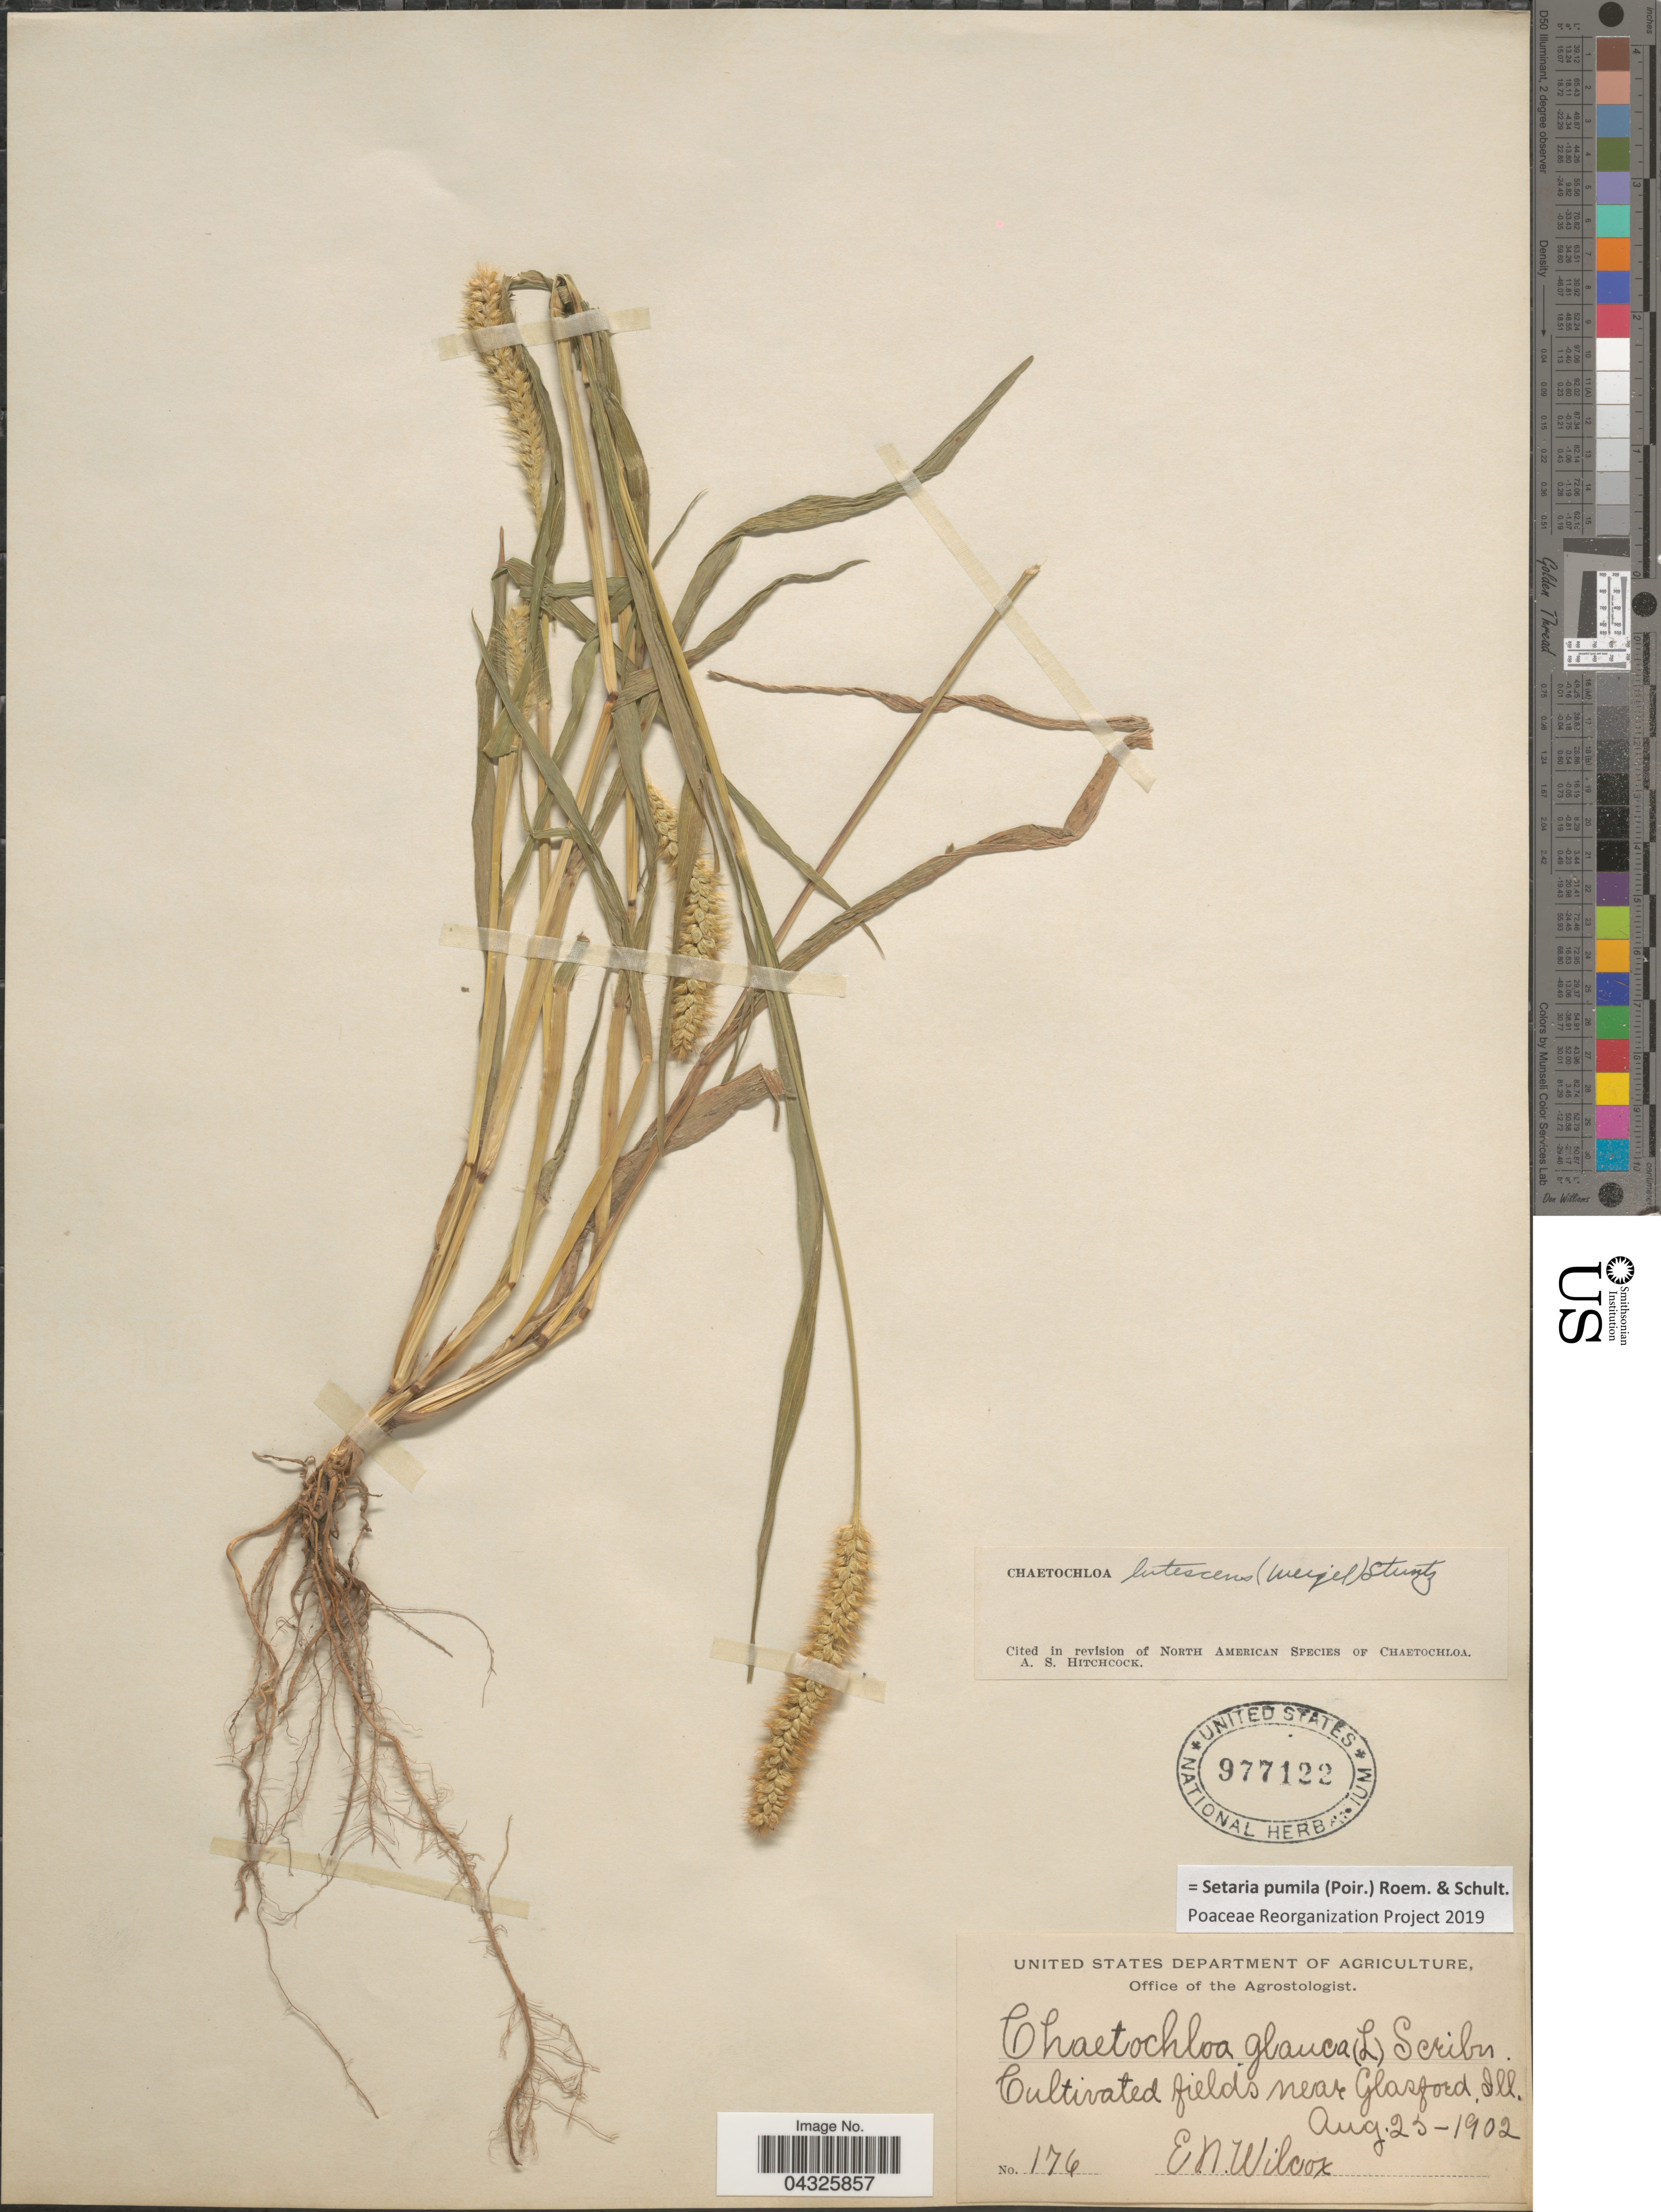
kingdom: Plantae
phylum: Tracheophyta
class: Liliopsida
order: Poales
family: Poaceae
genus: Setaria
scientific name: Setaria pumila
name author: (Poir.) Roem. & Schult.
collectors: E. Wilcox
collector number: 176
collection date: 1902-08-25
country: United States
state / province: Illinois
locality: Cultivated fields near Glasford.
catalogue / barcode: US 977122